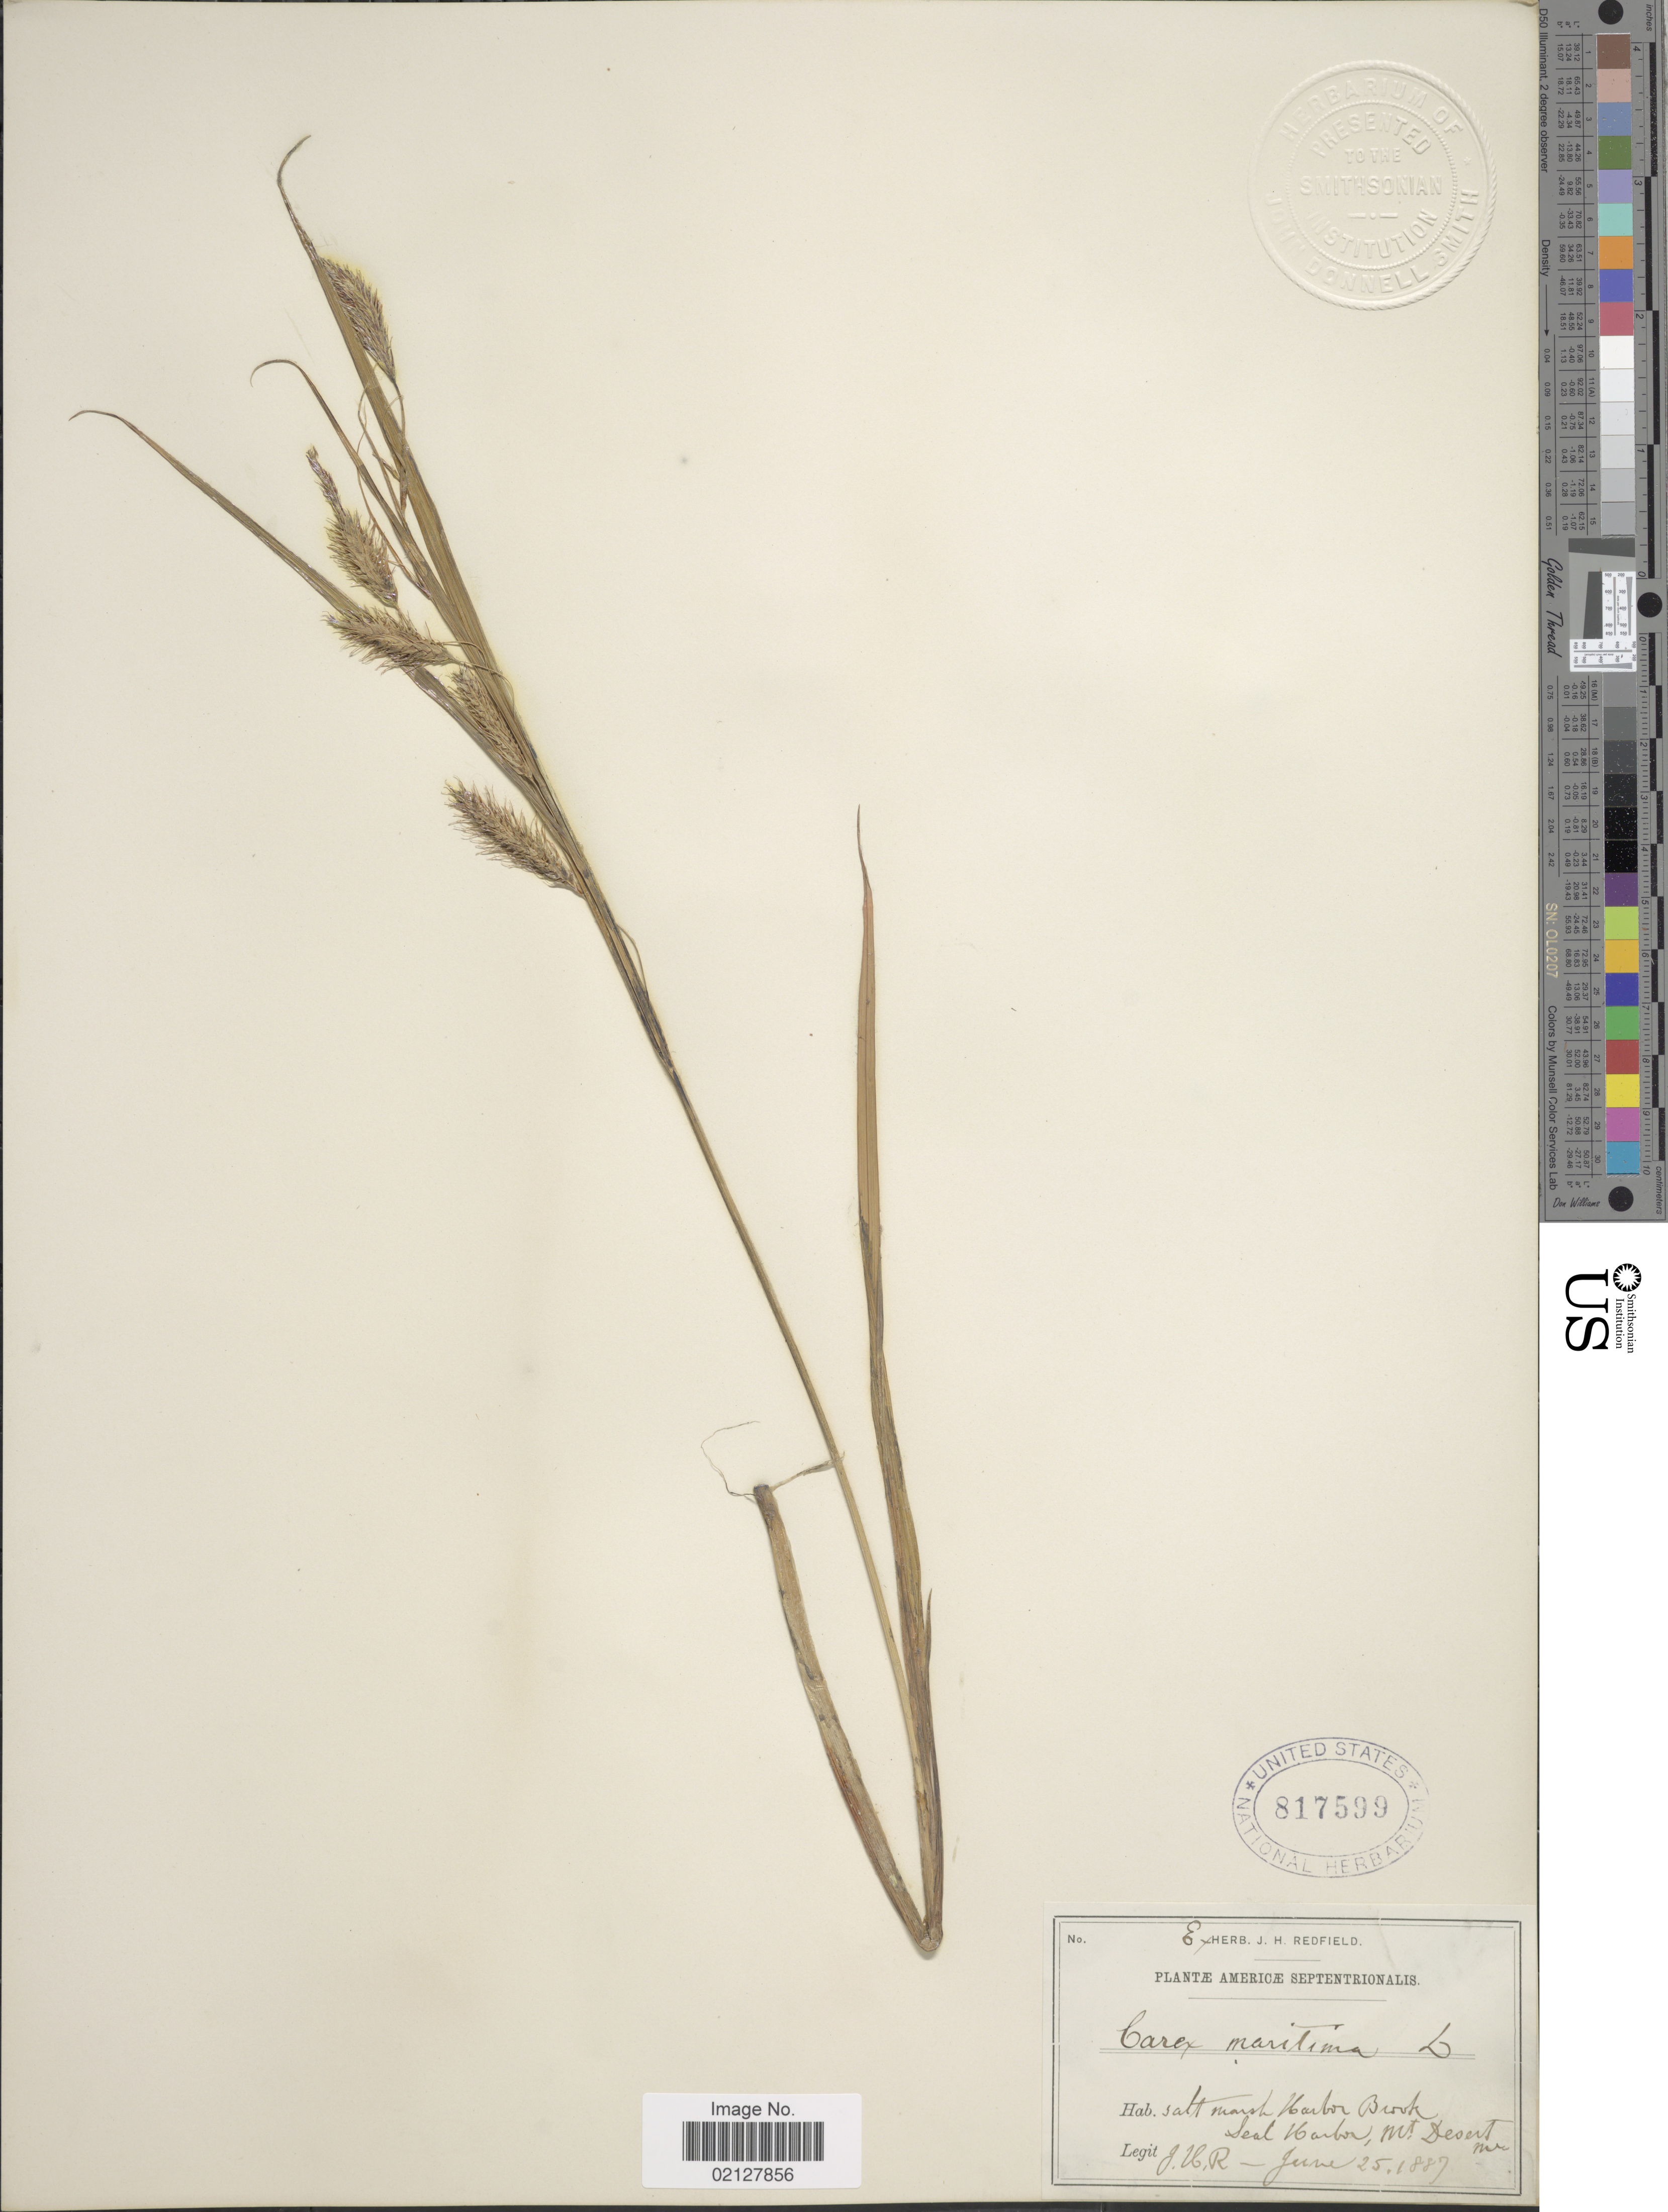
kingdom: Plantae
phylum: Tracheophyta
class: Liliopsida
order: Poales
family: Cyperaceae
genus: Carex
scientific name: Carex paleacea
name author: Schreb. ex Wahlenb.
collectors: J. Redfield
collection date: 1887-06-25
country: United States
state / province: Maine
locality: Salt marshHarbor Brook, Seal Harbor, Mt. Desert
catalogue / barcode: US 817599